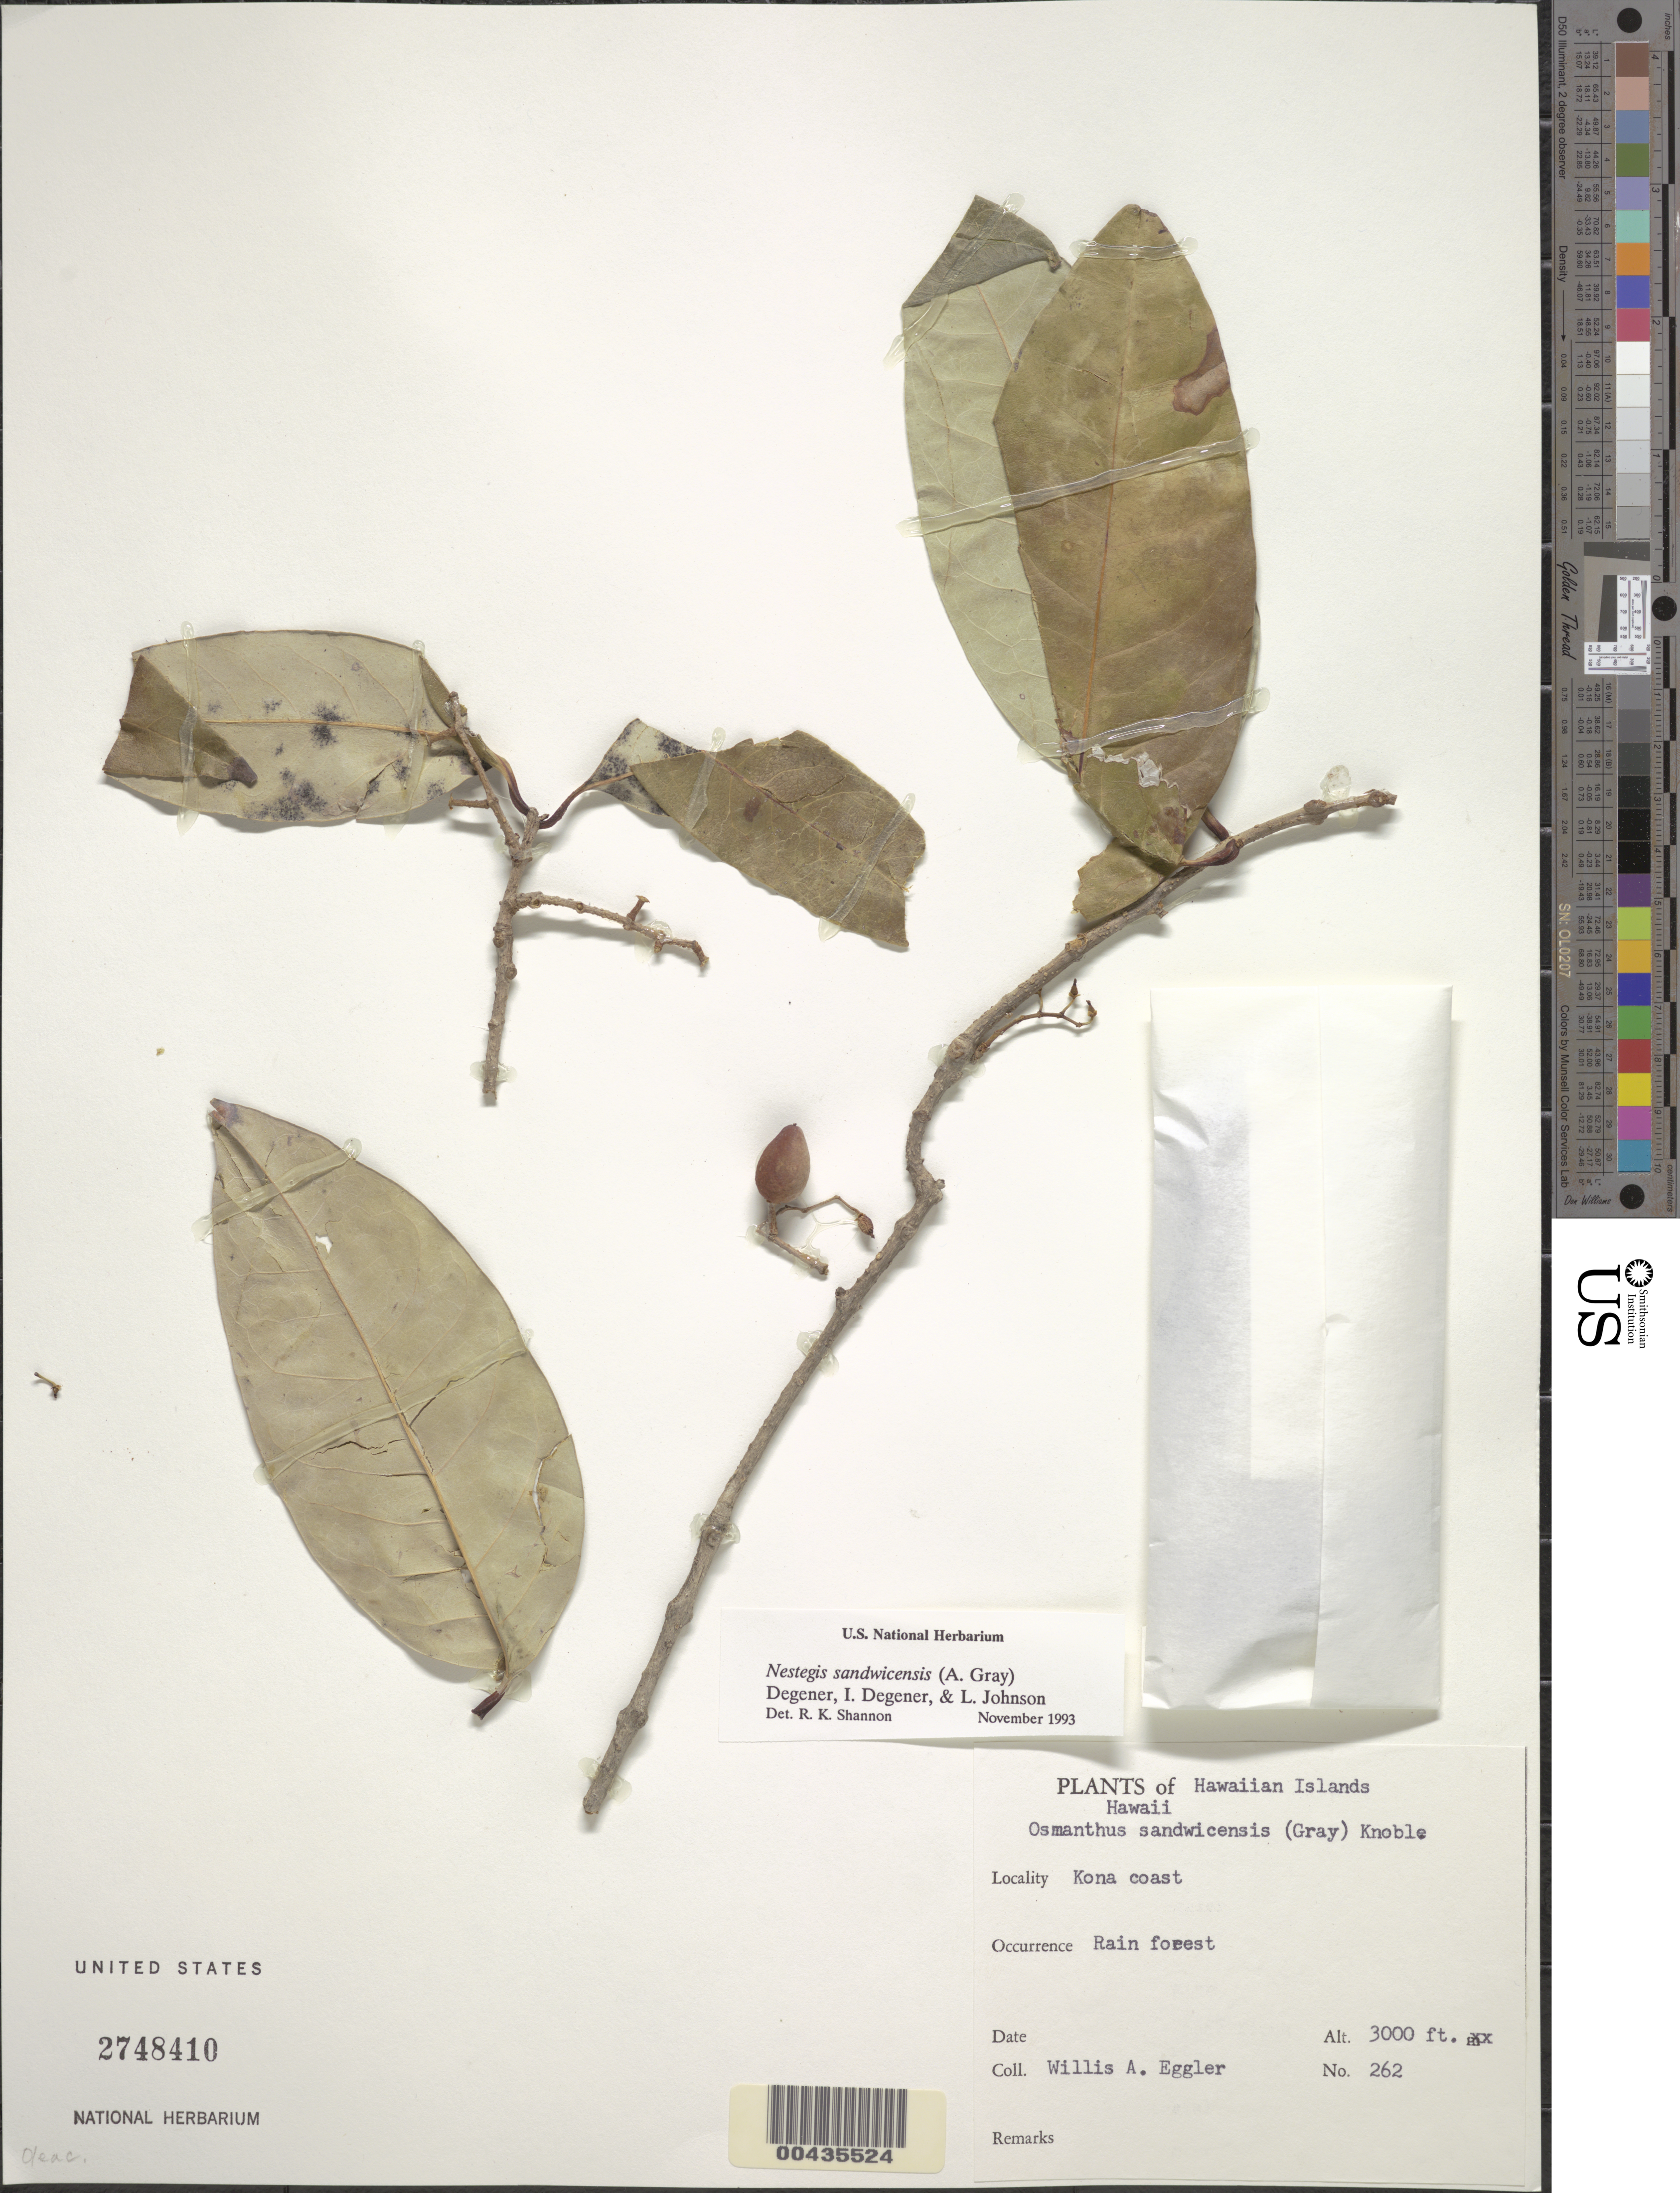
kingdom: Plantae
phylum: Tracheophyta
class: Magnoliopsida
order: Lamiales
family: Oleaceae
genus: Notelaea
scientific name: Notelaea sandwicensis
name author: (A. Gray) Hong-Wa & Besnard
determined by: Wagner, W. L., (BOT), Smithsonian Institution - National Museum of Natural History (UNITED STATES)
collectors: W. A. Eggler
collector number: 262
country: United States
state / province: Hawaii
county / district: Hawaii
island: Hawaii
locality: Kona coast, Hawaii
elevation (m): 914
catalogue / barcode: US 2748410